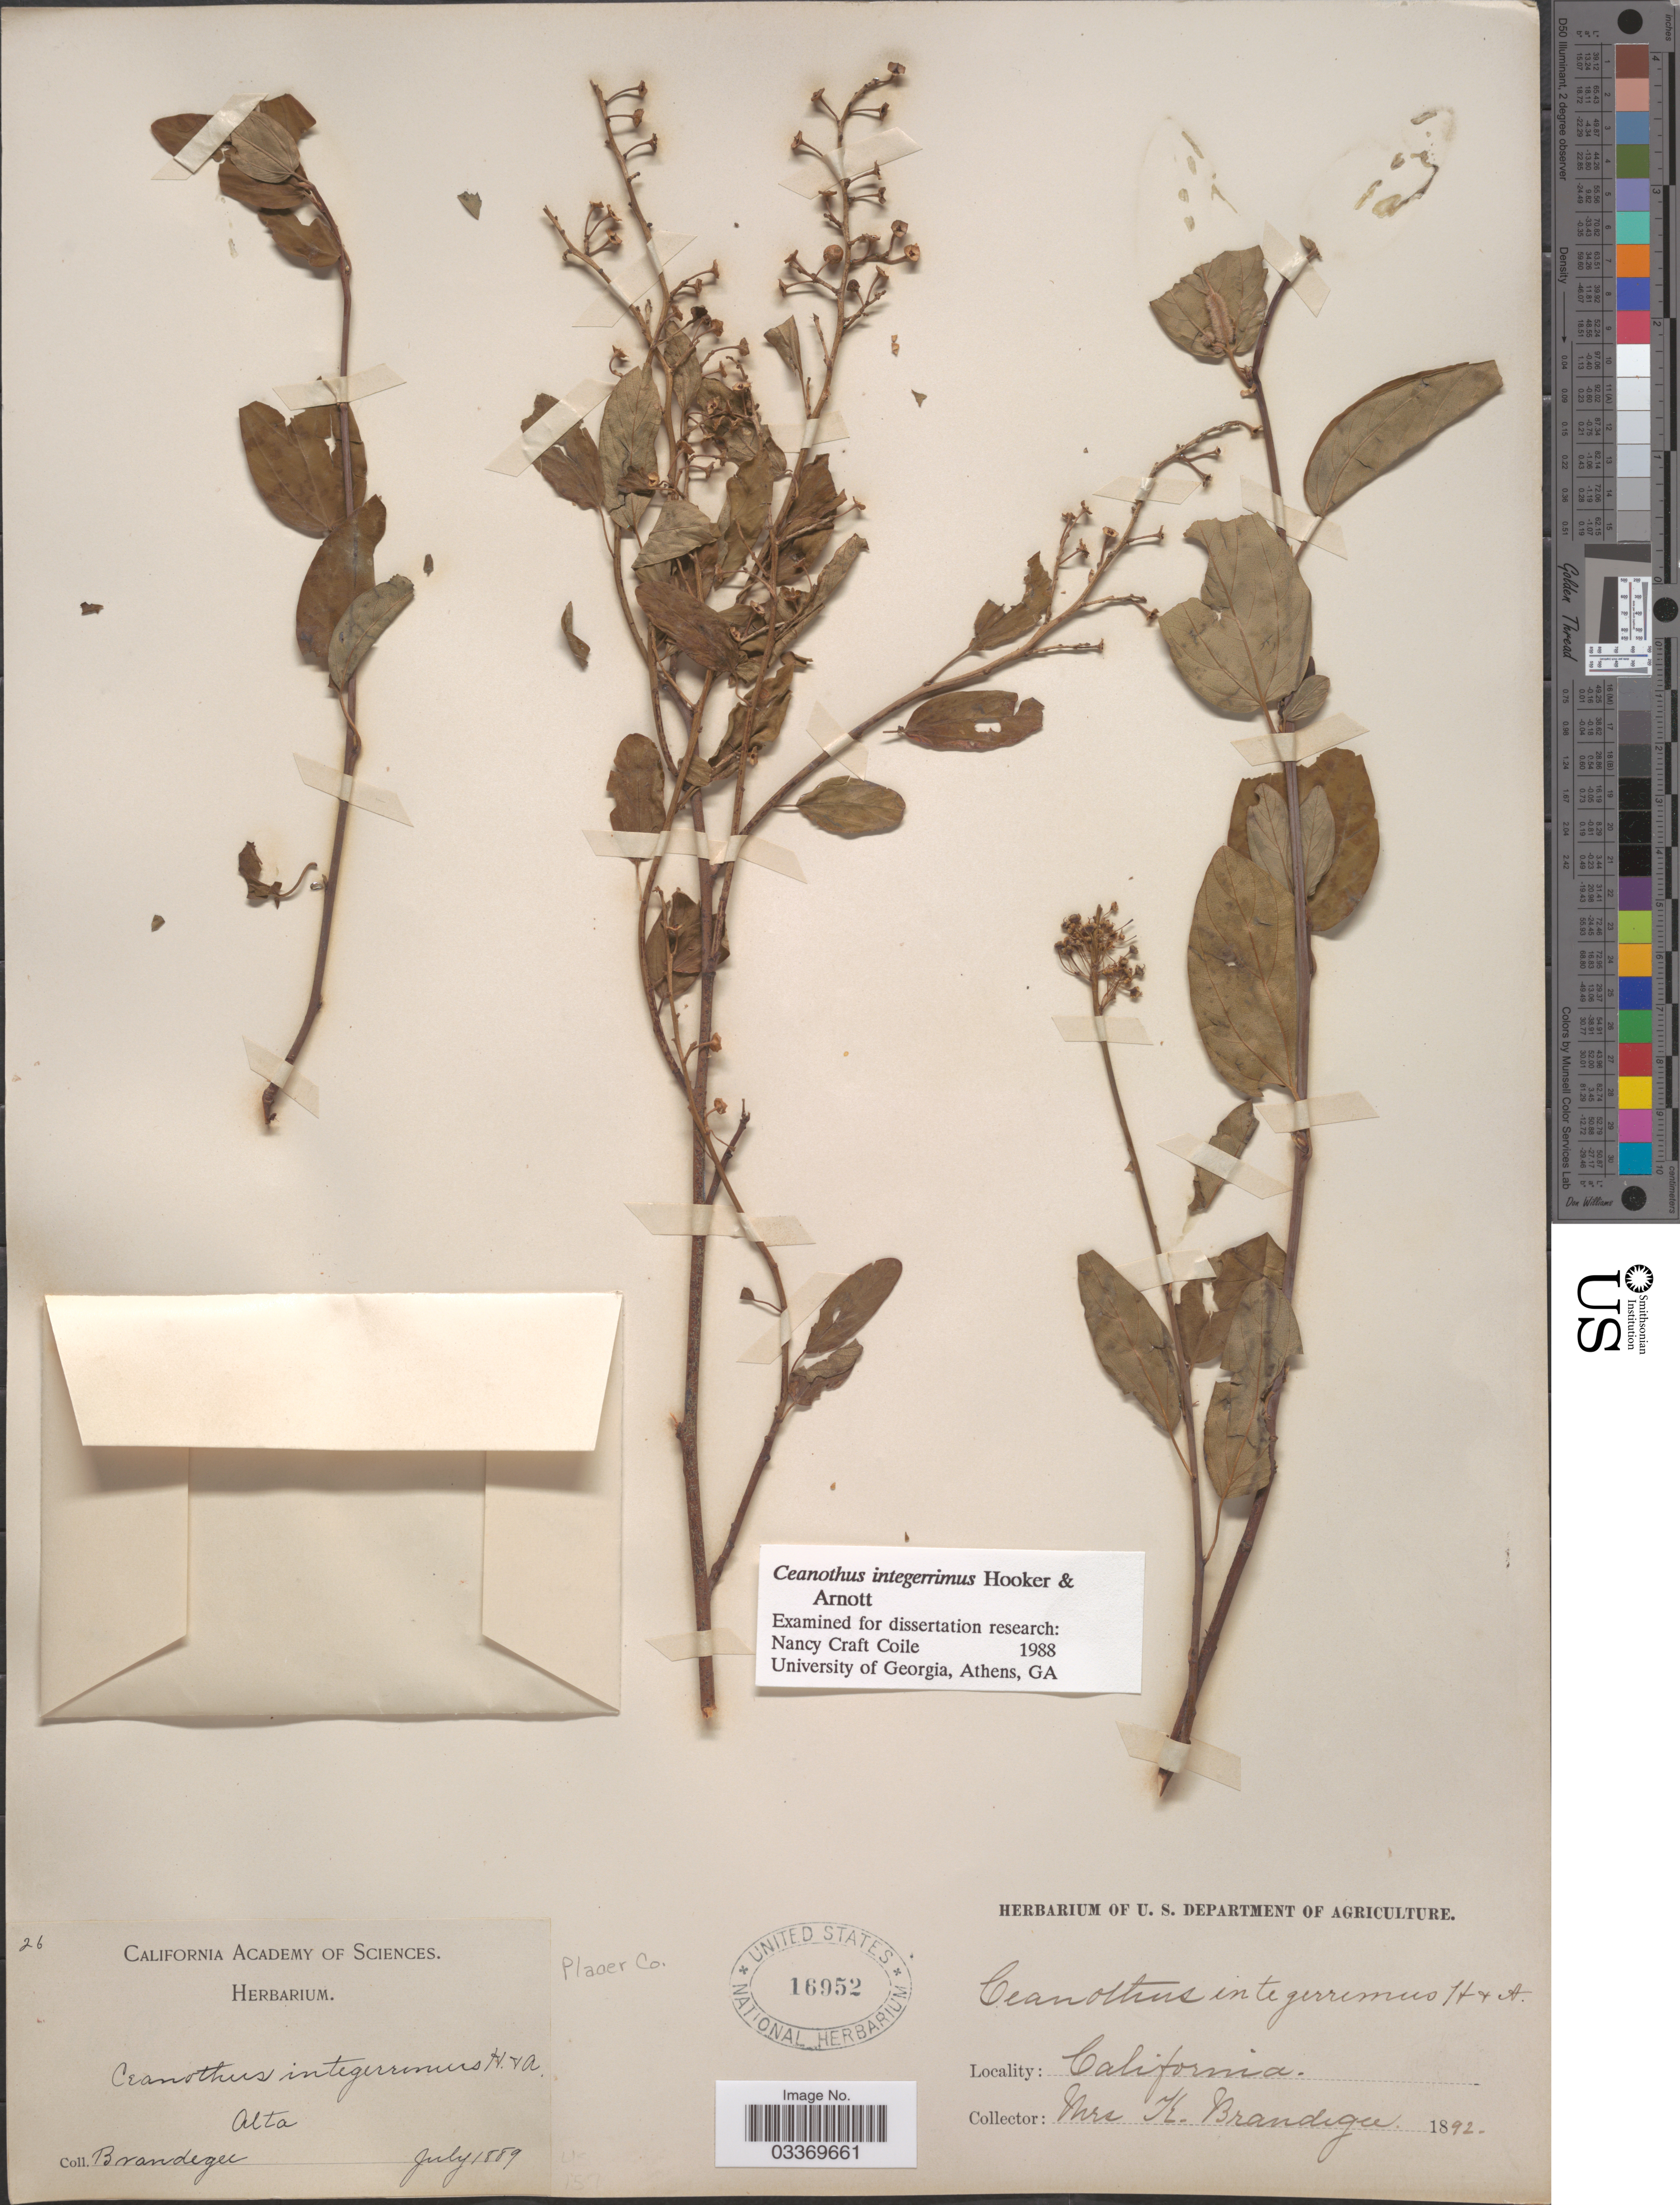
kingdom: Plantae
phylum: Tracheophyta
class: Magnoliopsida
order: Rosales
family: Rhamnaceae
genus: Ceanothus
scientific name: Ceanothus integerrimus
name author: Hook. & Arn.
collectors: K. Brandegee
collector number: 26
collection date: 1889-07/1892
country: United States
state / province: California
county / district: Placer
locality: Alta. Placer Co.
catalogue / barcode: US 16952